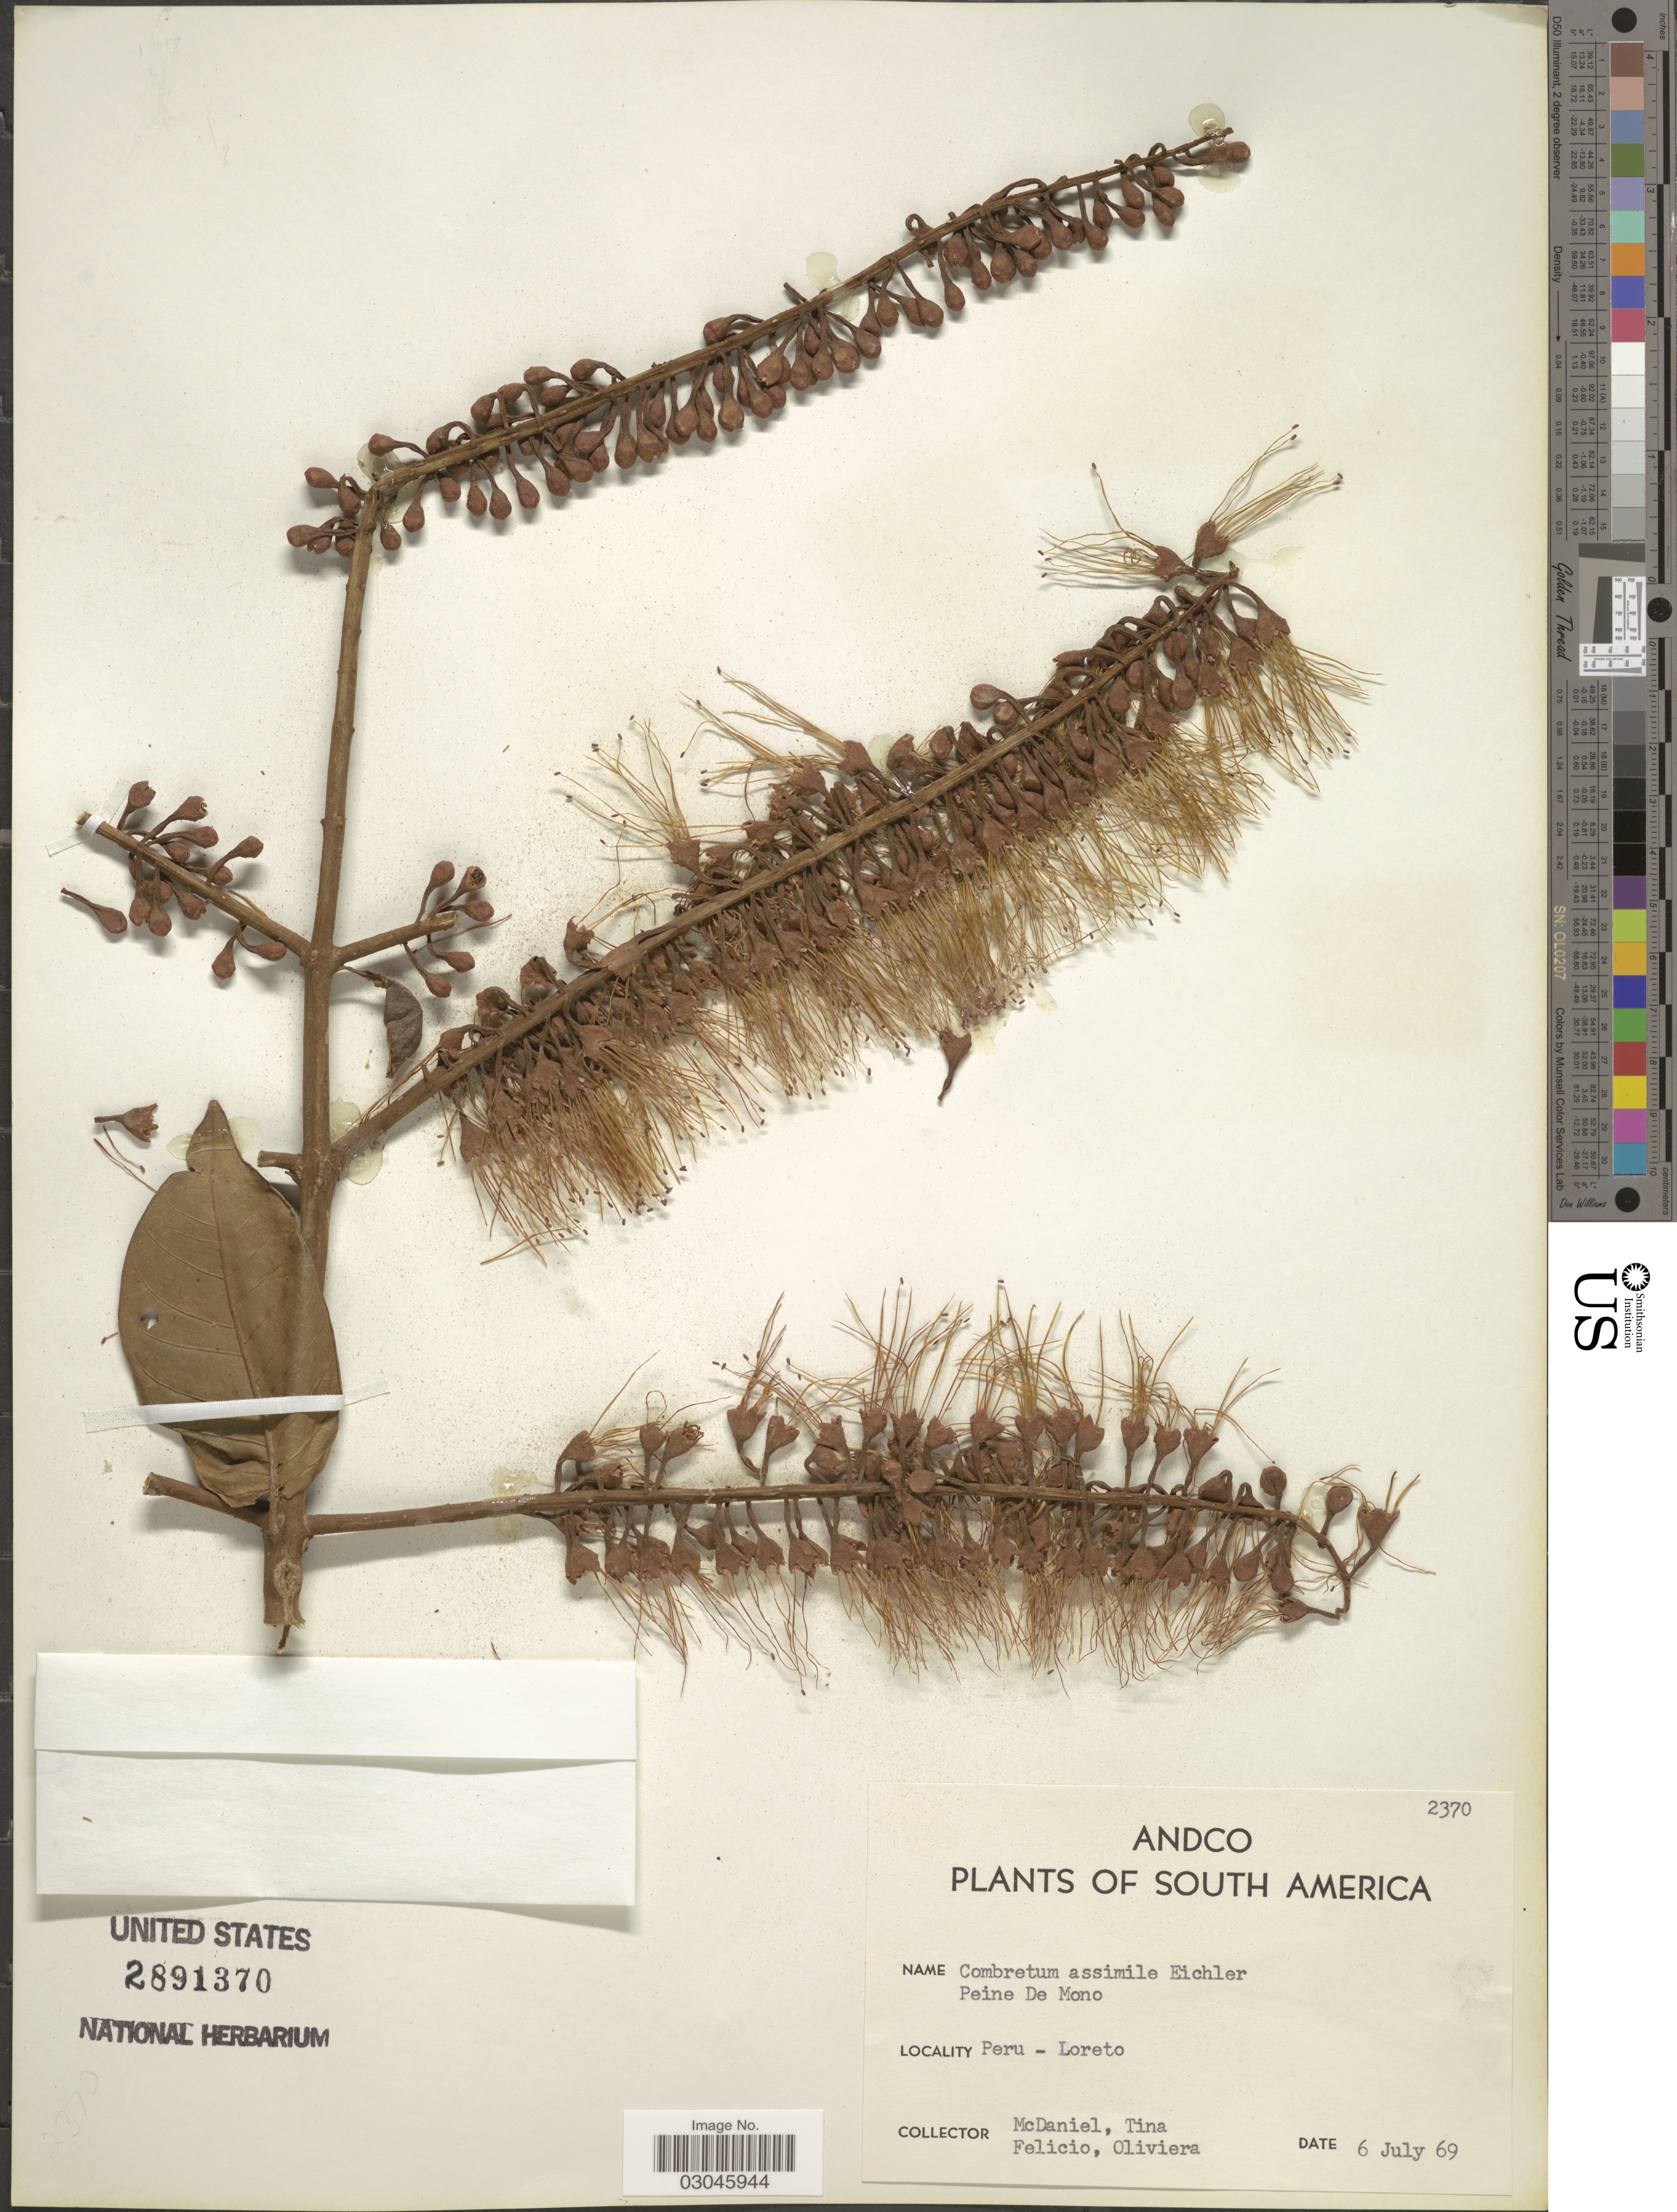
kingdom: Plantae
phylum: Tracheophyta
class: Magnoliopsida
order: Myrtales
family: Combretaceae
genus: Combretum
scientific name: Combretum assimile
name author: Eichler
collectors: -- McDaniel, -. Tina, -- Felicio & -. Oliveira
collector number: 2370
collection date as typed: Transcribed d/m/y: 6/7/69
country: Peru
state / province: Loreto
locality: Andco.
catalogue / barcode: US 2891370